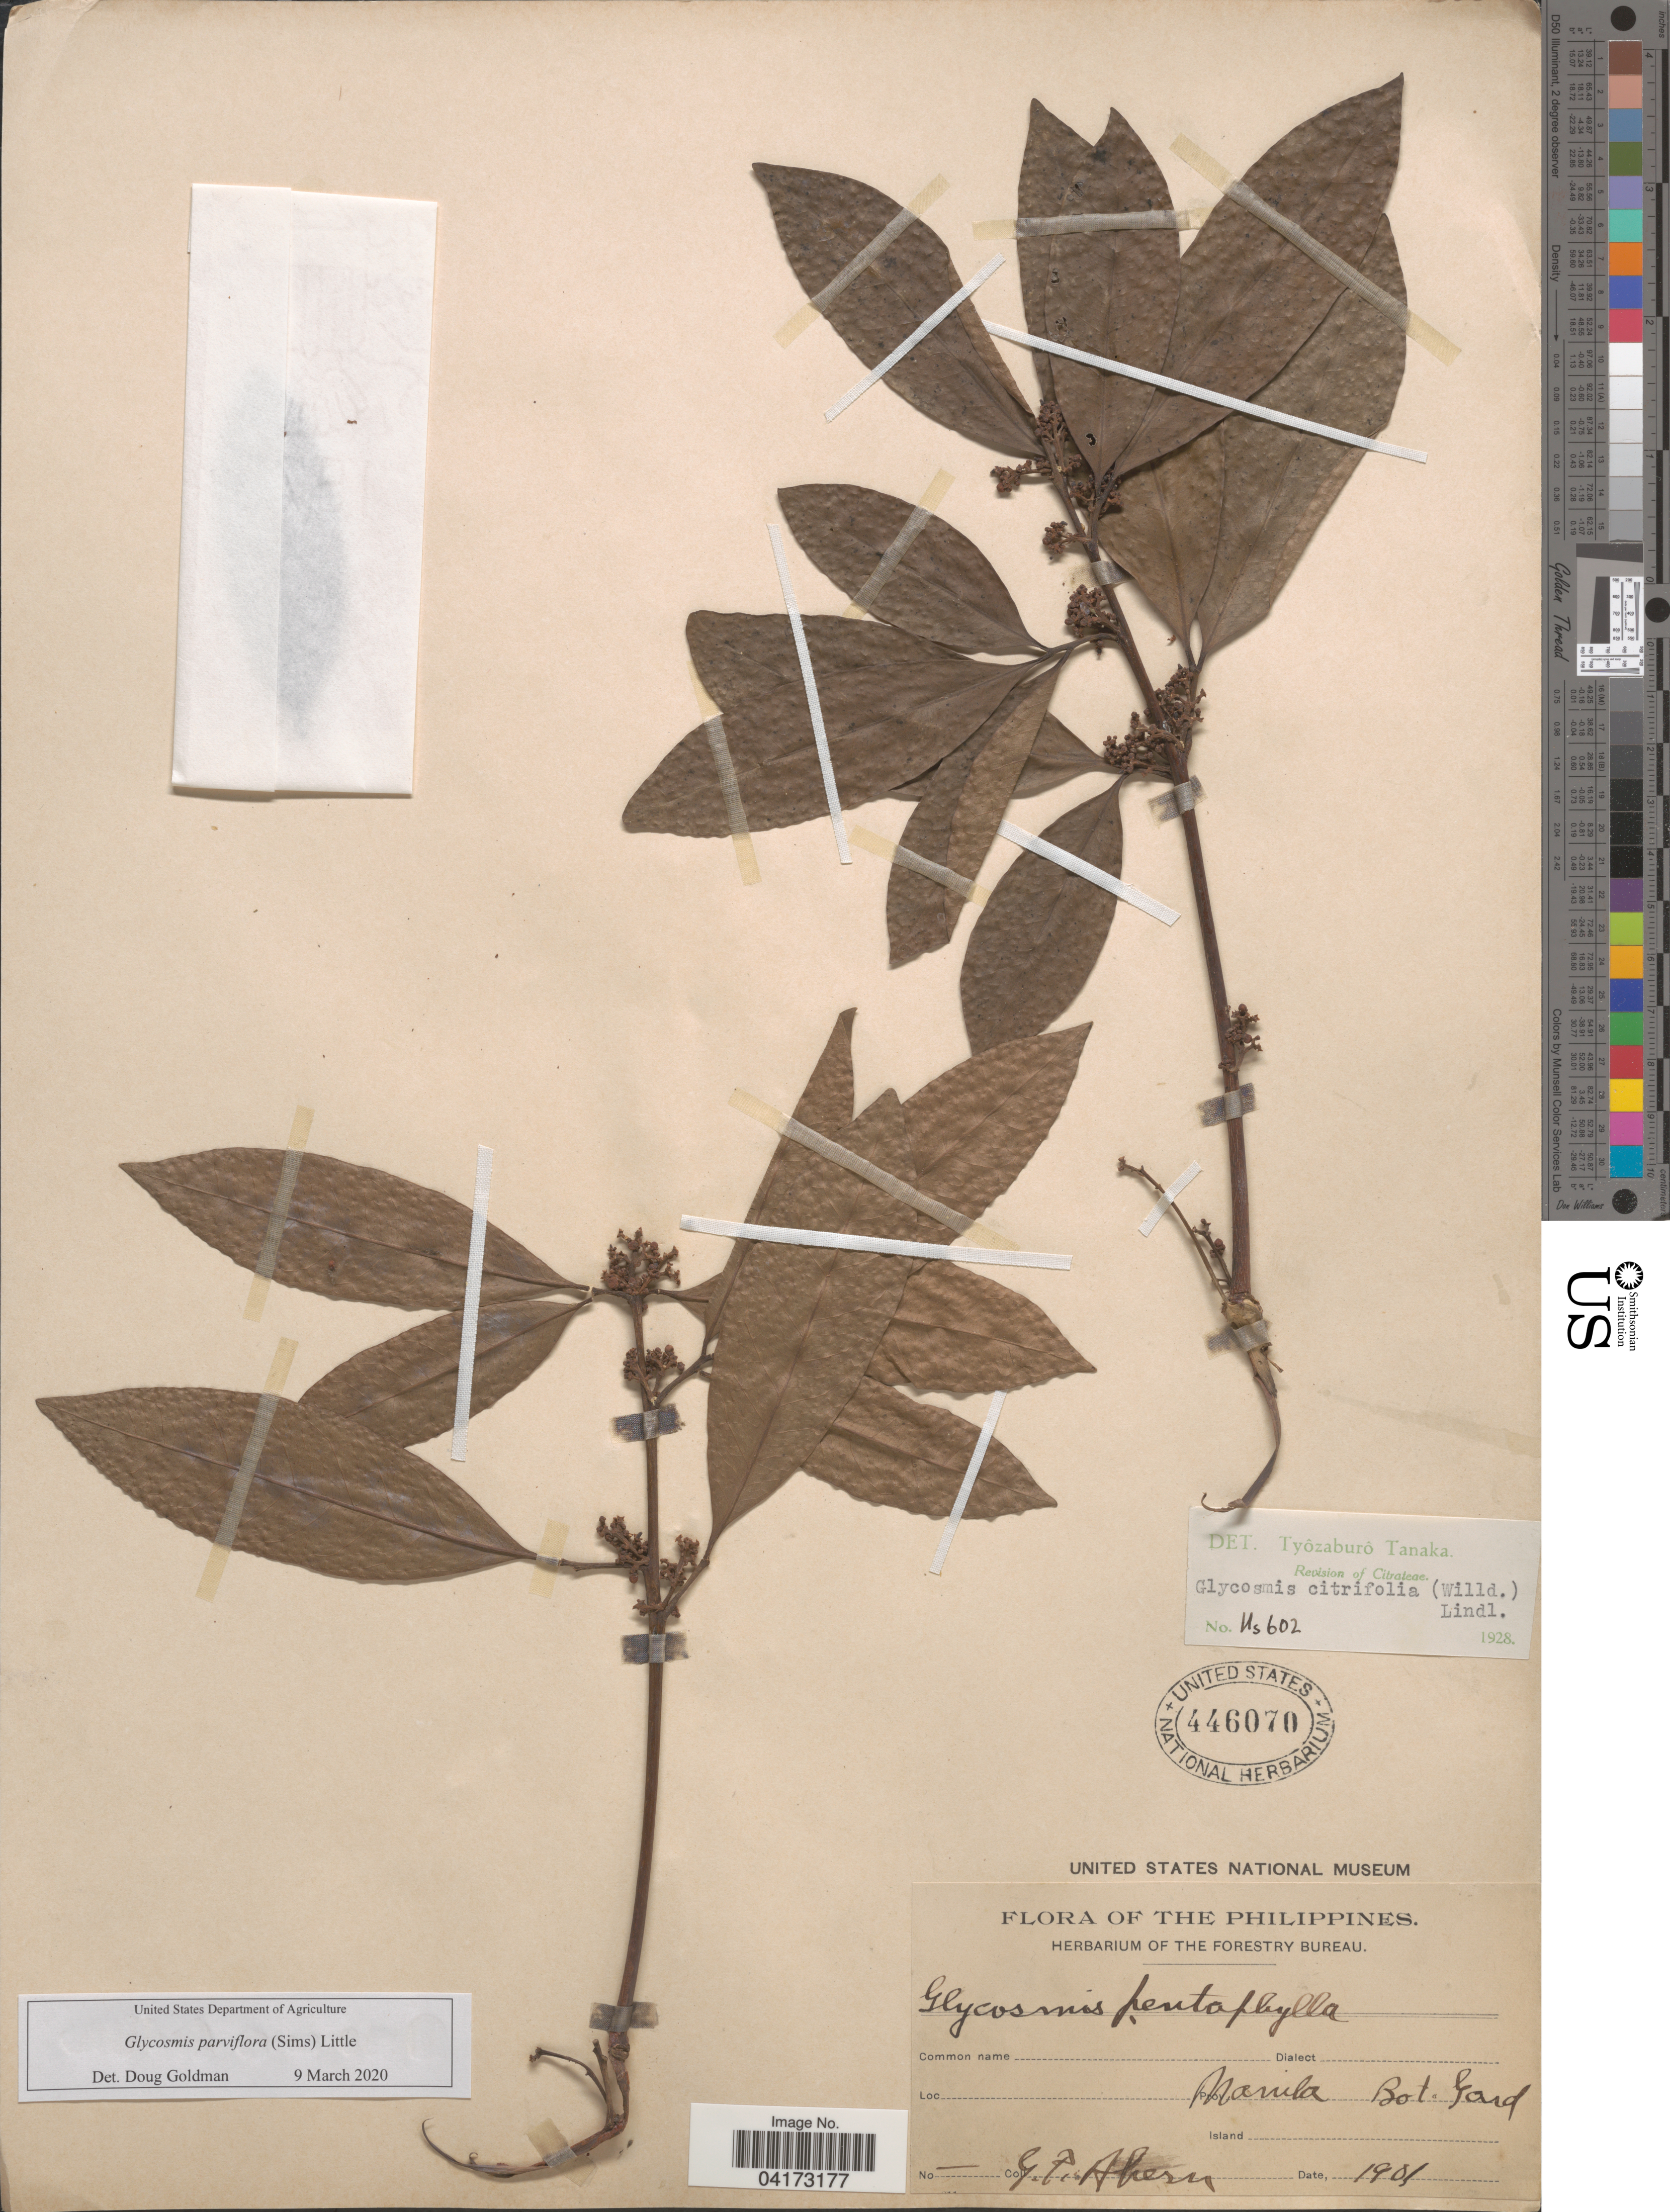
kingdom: Plantae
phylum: Tracheophyta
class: Magnoliopsida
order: Sapindales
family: Rutaceae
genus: Glycosmis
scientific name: Glycosmis parviflora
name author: (Sims) Little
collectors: G. Ahern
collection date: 1901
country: Philippines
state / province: National Capital Region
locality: Manila Bot. Gard.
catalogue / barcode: US 446070